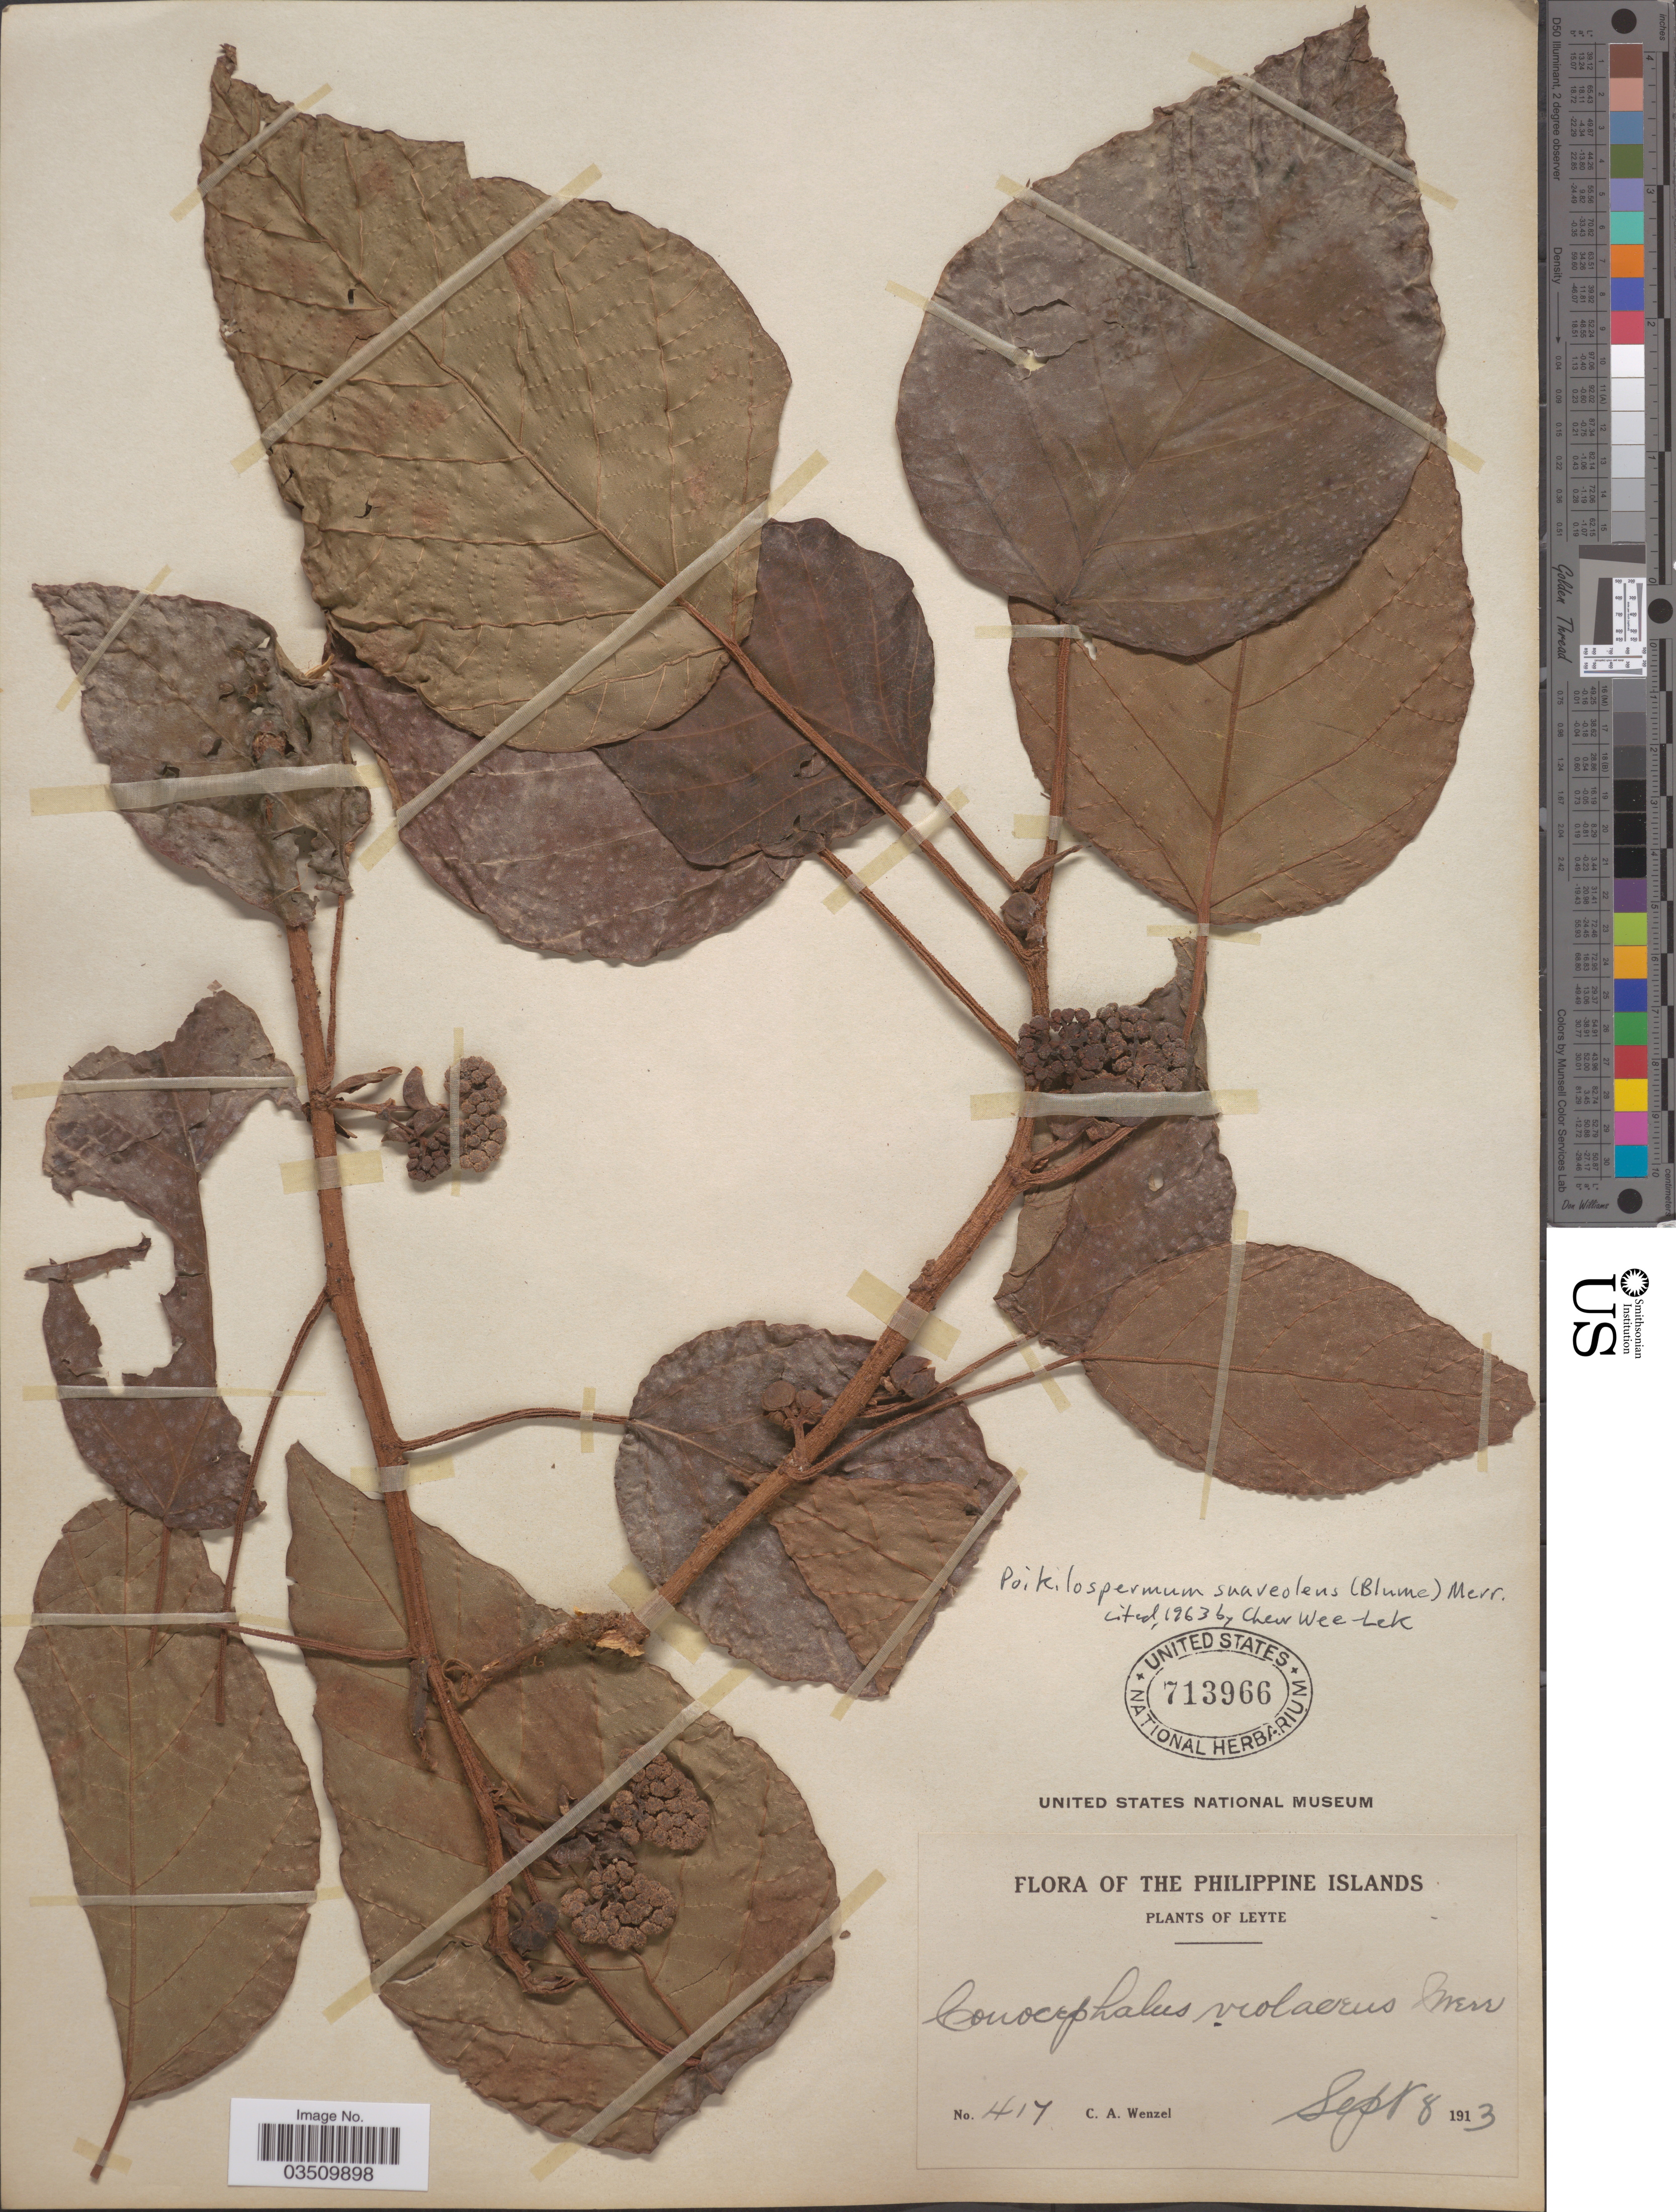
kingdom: Plantae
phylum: Tracheophyta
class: Magnoliopsida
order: Rosales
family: Urticaceae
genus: Poikilospermum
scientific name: Poikilospermum suaveolens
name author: (Blume) Merr.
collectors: C. Wenzel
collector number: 417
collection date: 1913-09-08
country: Philippines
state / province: Eastern Visayas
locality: Philippine Islands. Leyte.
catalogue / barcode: US 713966